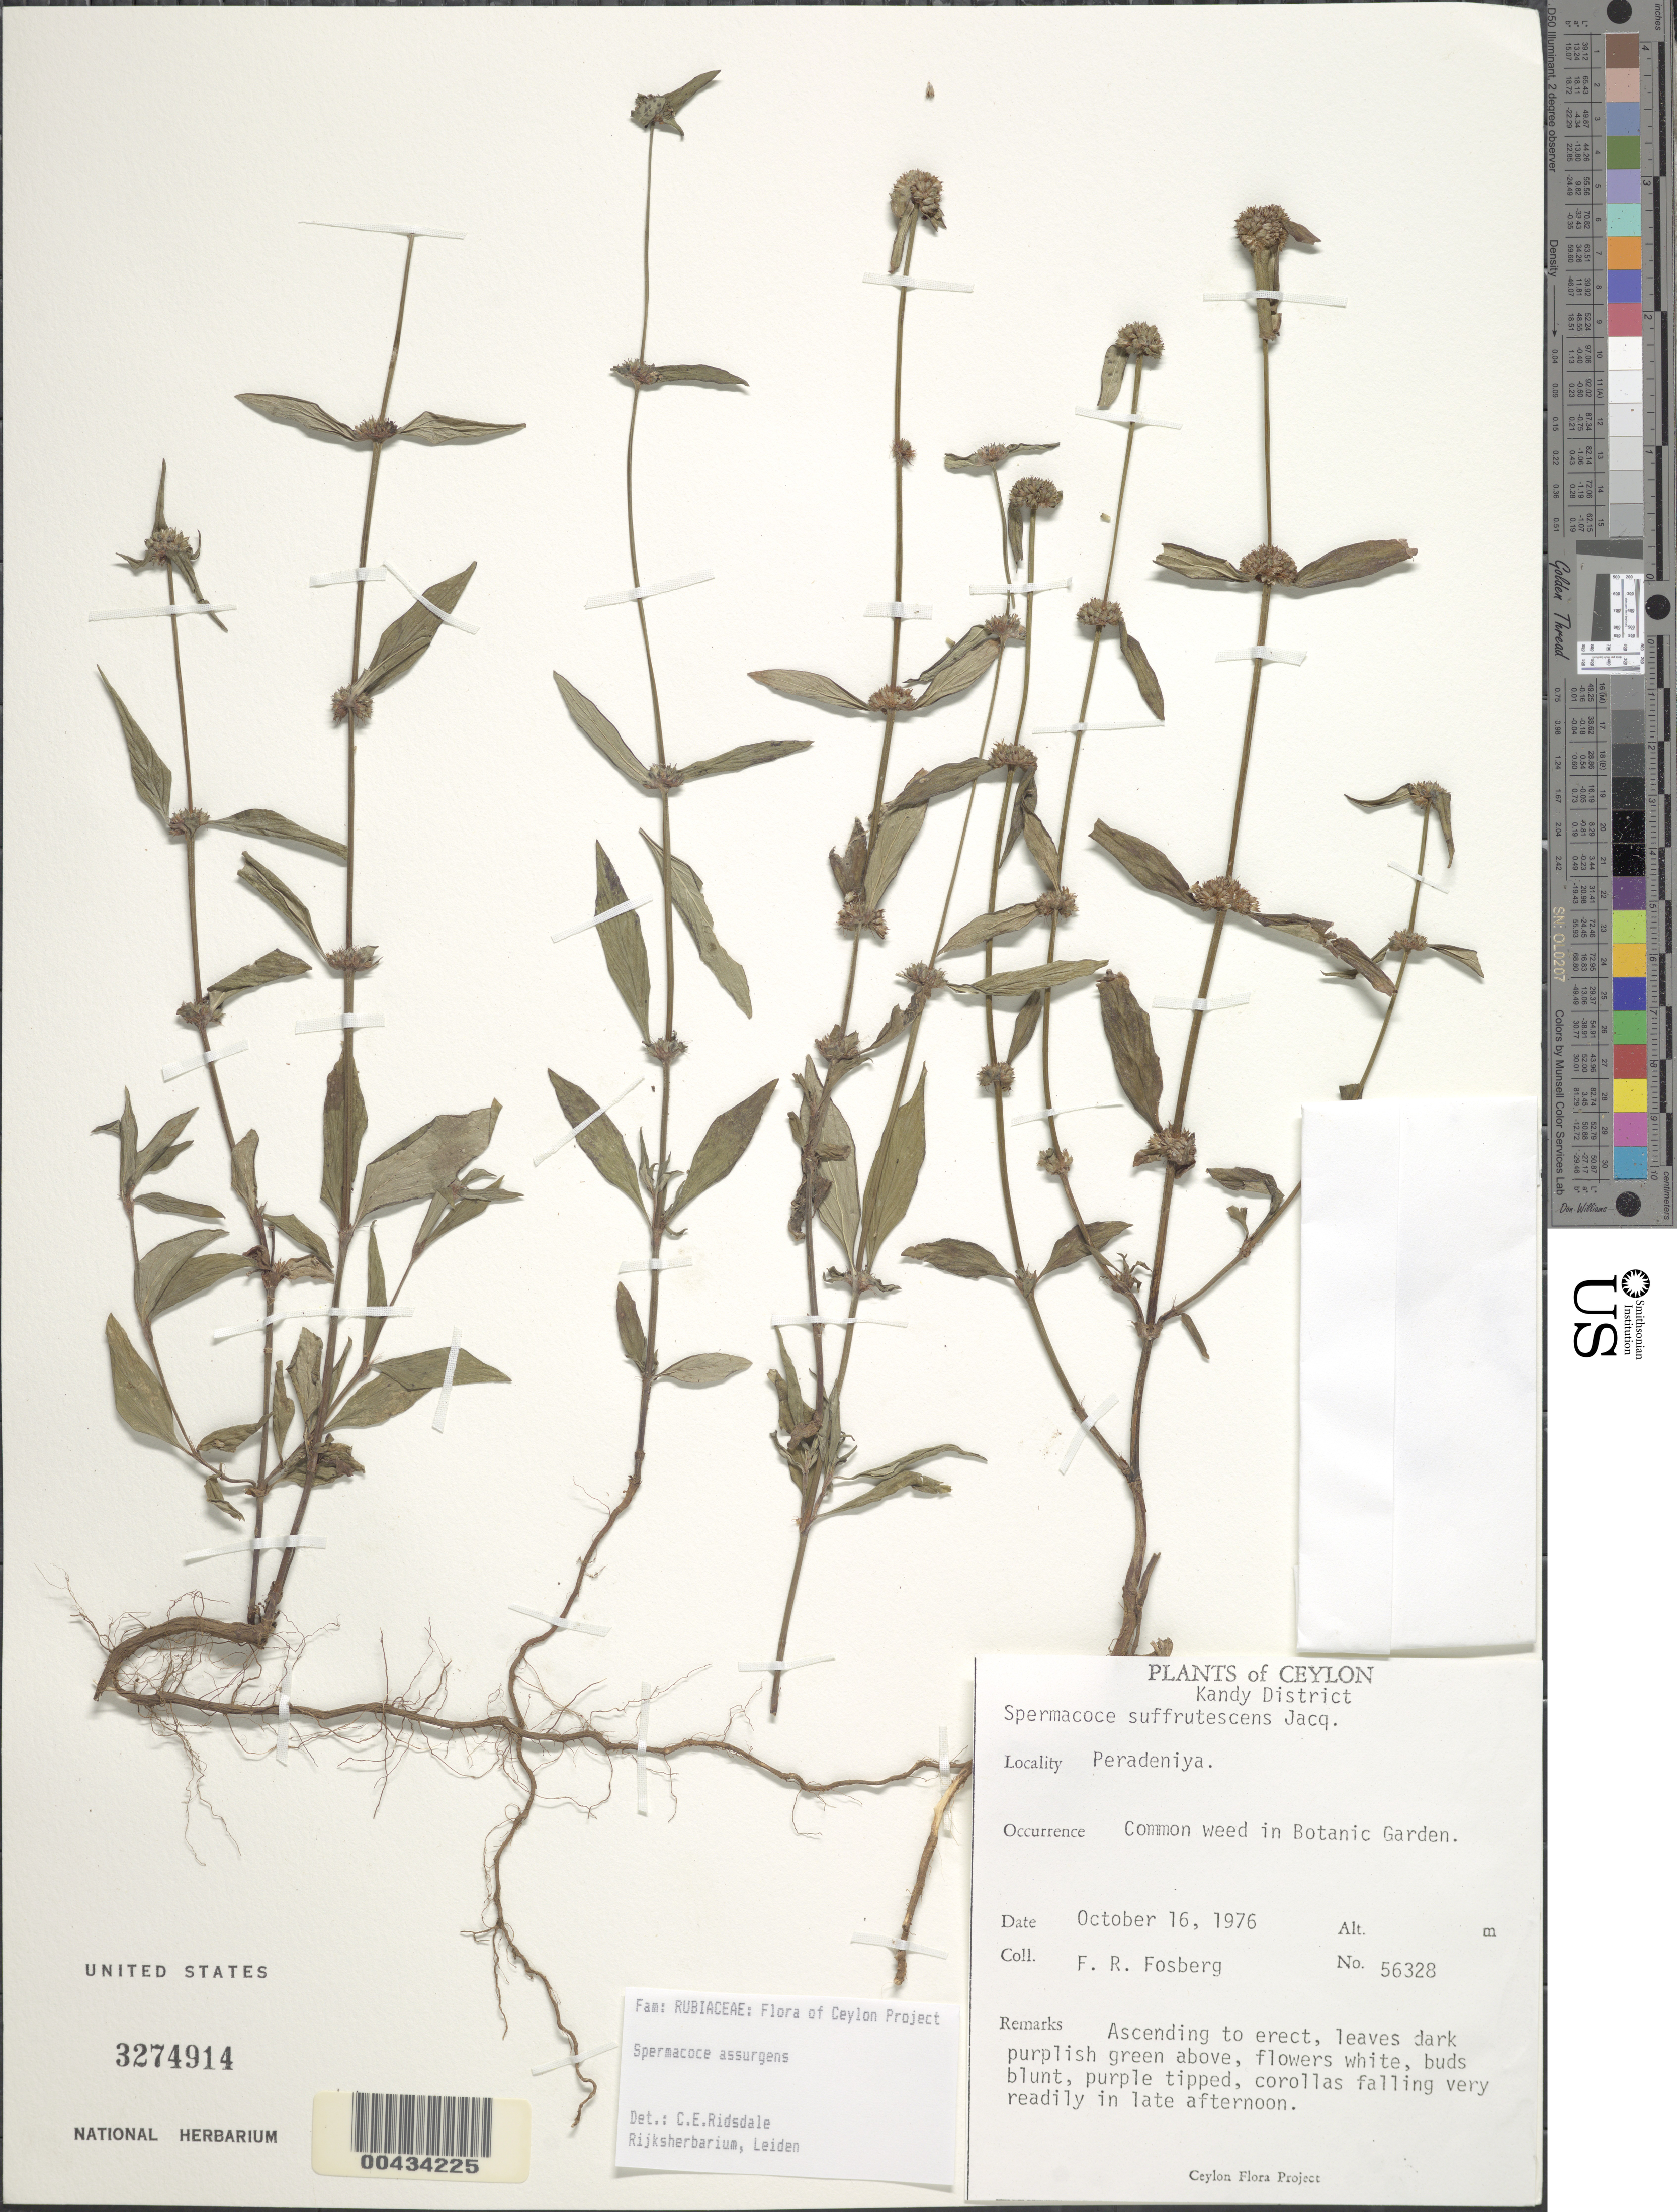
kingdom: Plantae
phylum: Tracheophyta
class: Magnoliopsida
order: Gentianales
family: Rubiaceae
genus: Spermacoce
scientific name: Spermacoce assurgens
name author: Ruiz & Pav.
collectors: F. R. Fosberg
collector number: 56328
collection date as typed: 16 Oct 1976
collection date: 1976-10-16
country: Sri Lanka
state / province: Central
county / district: Kandy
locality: Peradeniya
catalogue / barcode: US 3274914